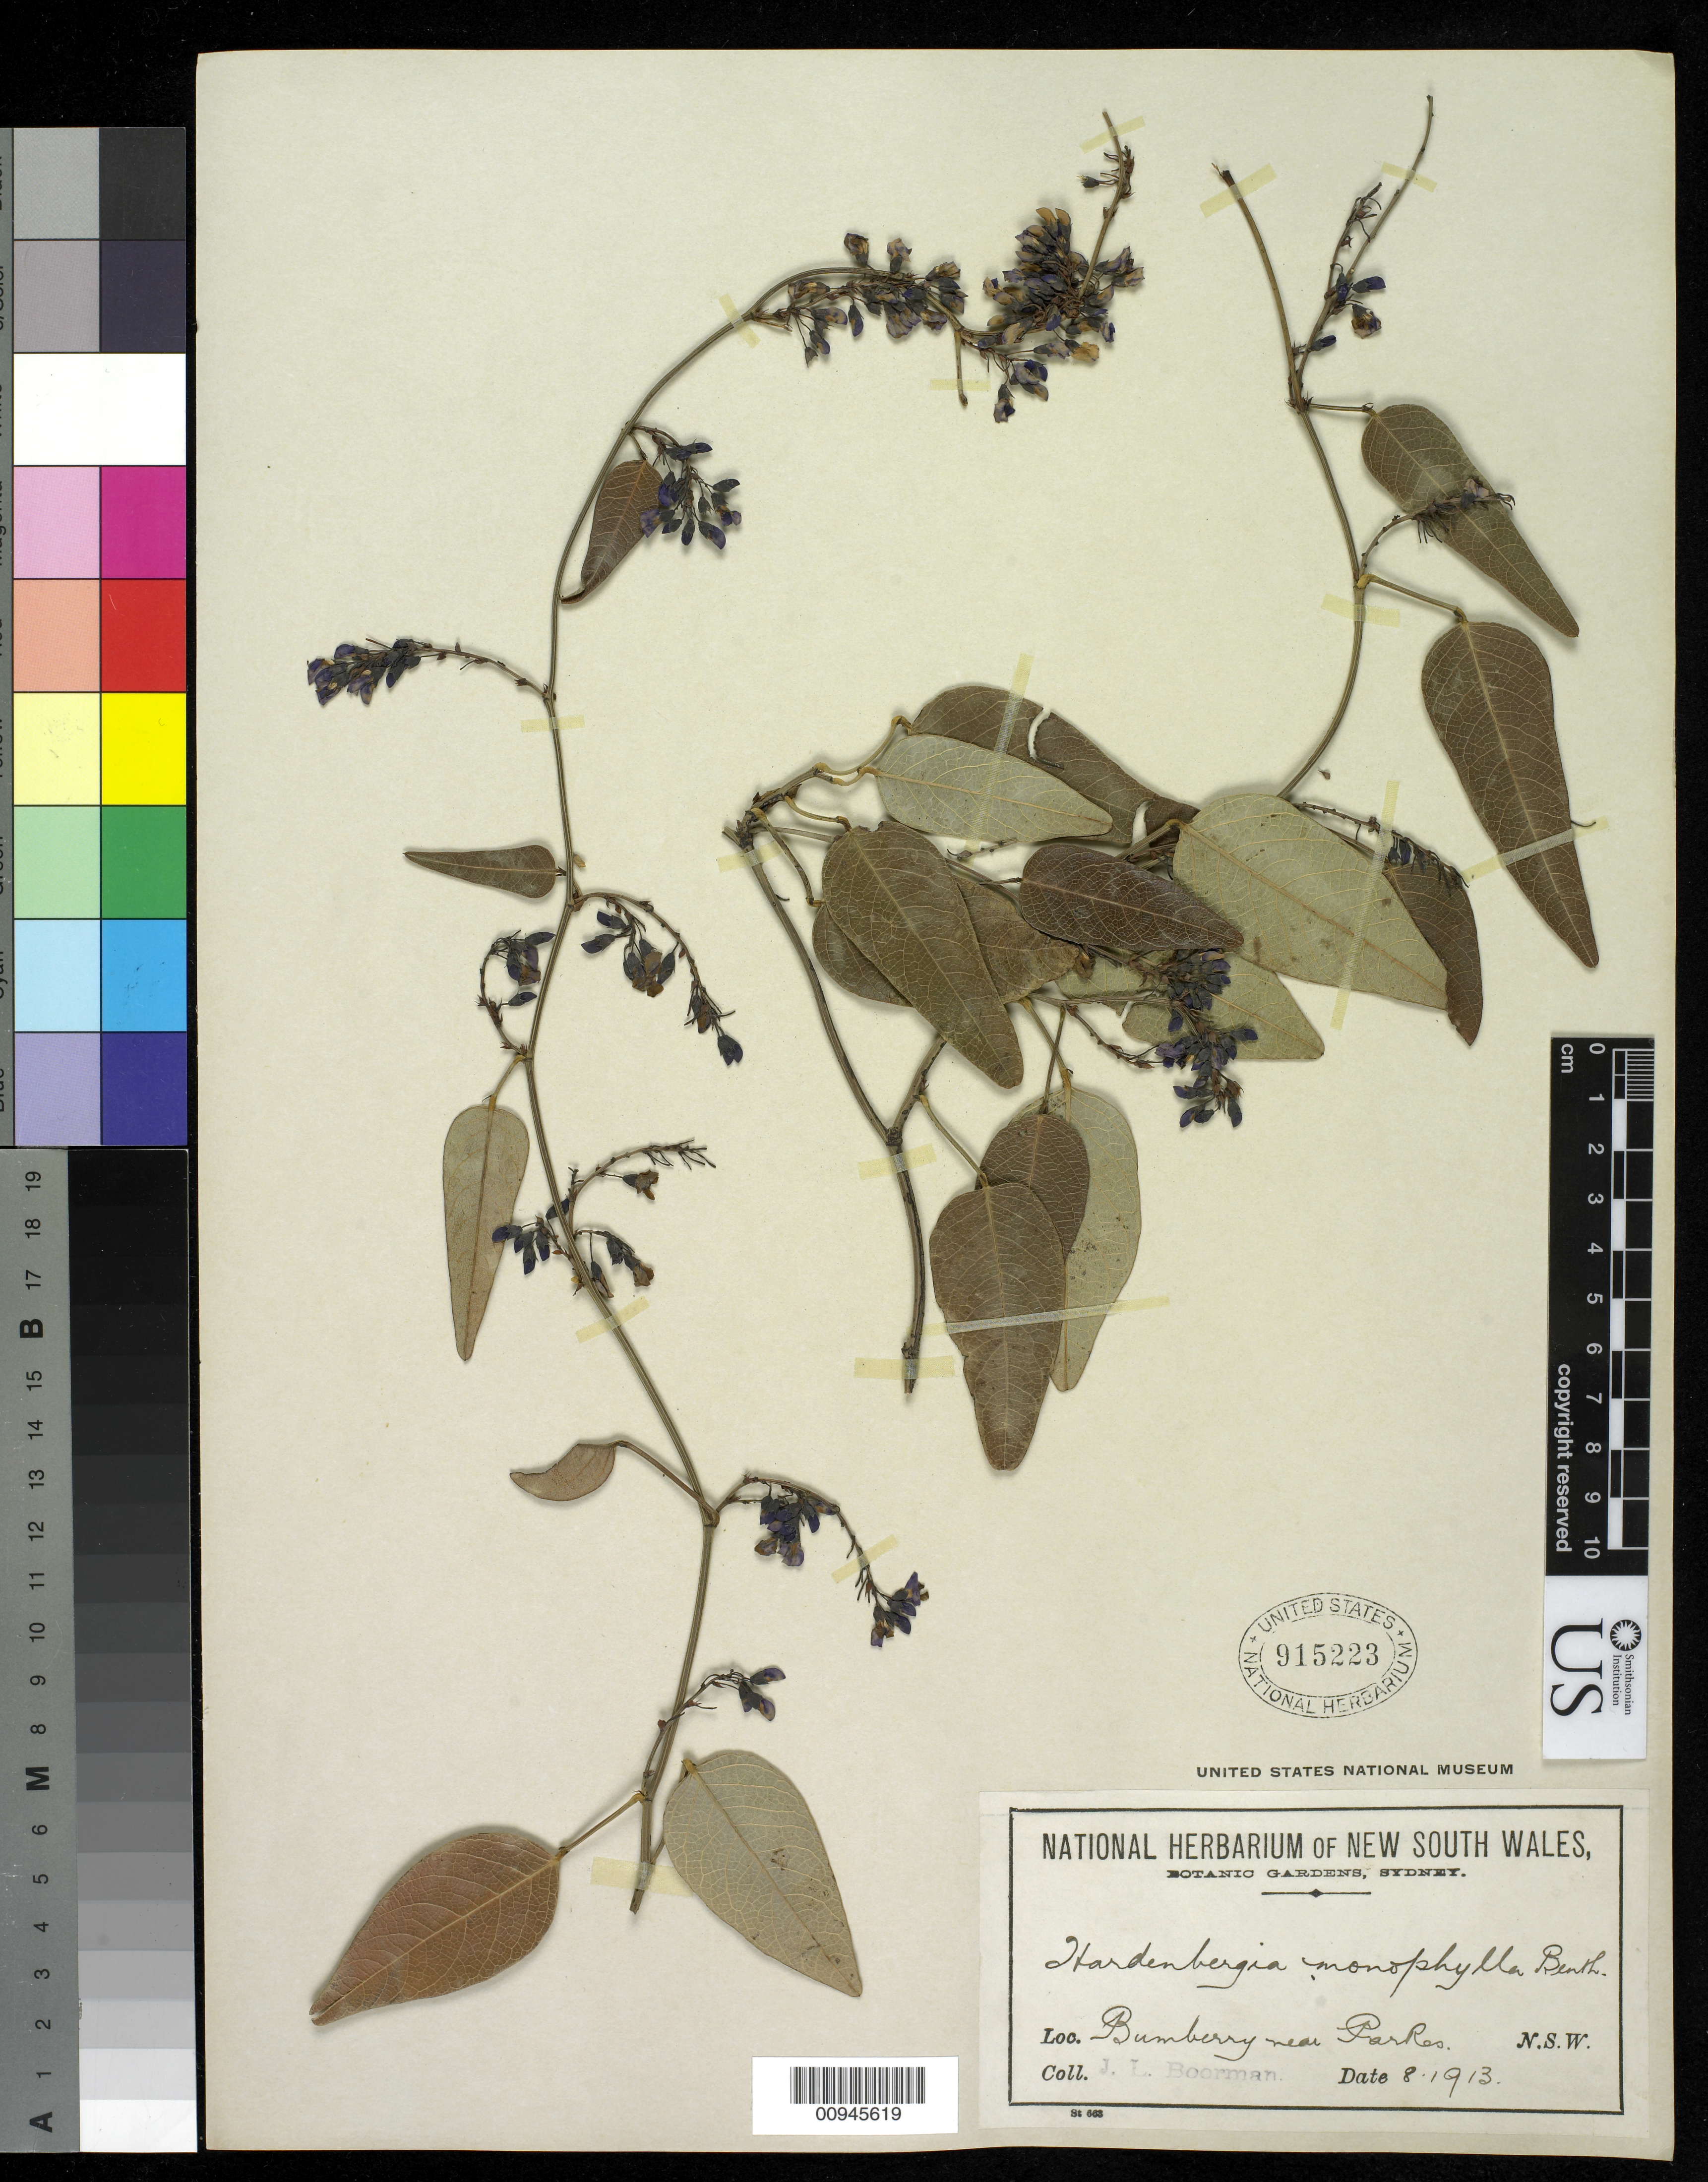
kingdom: Plantae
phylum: Tracheophyta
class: Magnoliopsida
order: Fabales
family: Fabaceae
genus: Hardenbergia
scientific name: Hardenbergia violacea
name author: (Schneev.) Stearn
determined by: Egan, Ashley N., (US), Smithsonian Institution - National Museum of Natural History (UNITED STATES)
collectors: J. Boorman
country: Australia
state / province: New South Wales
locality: Bumbury near Par. Res.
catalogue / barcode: US 915223